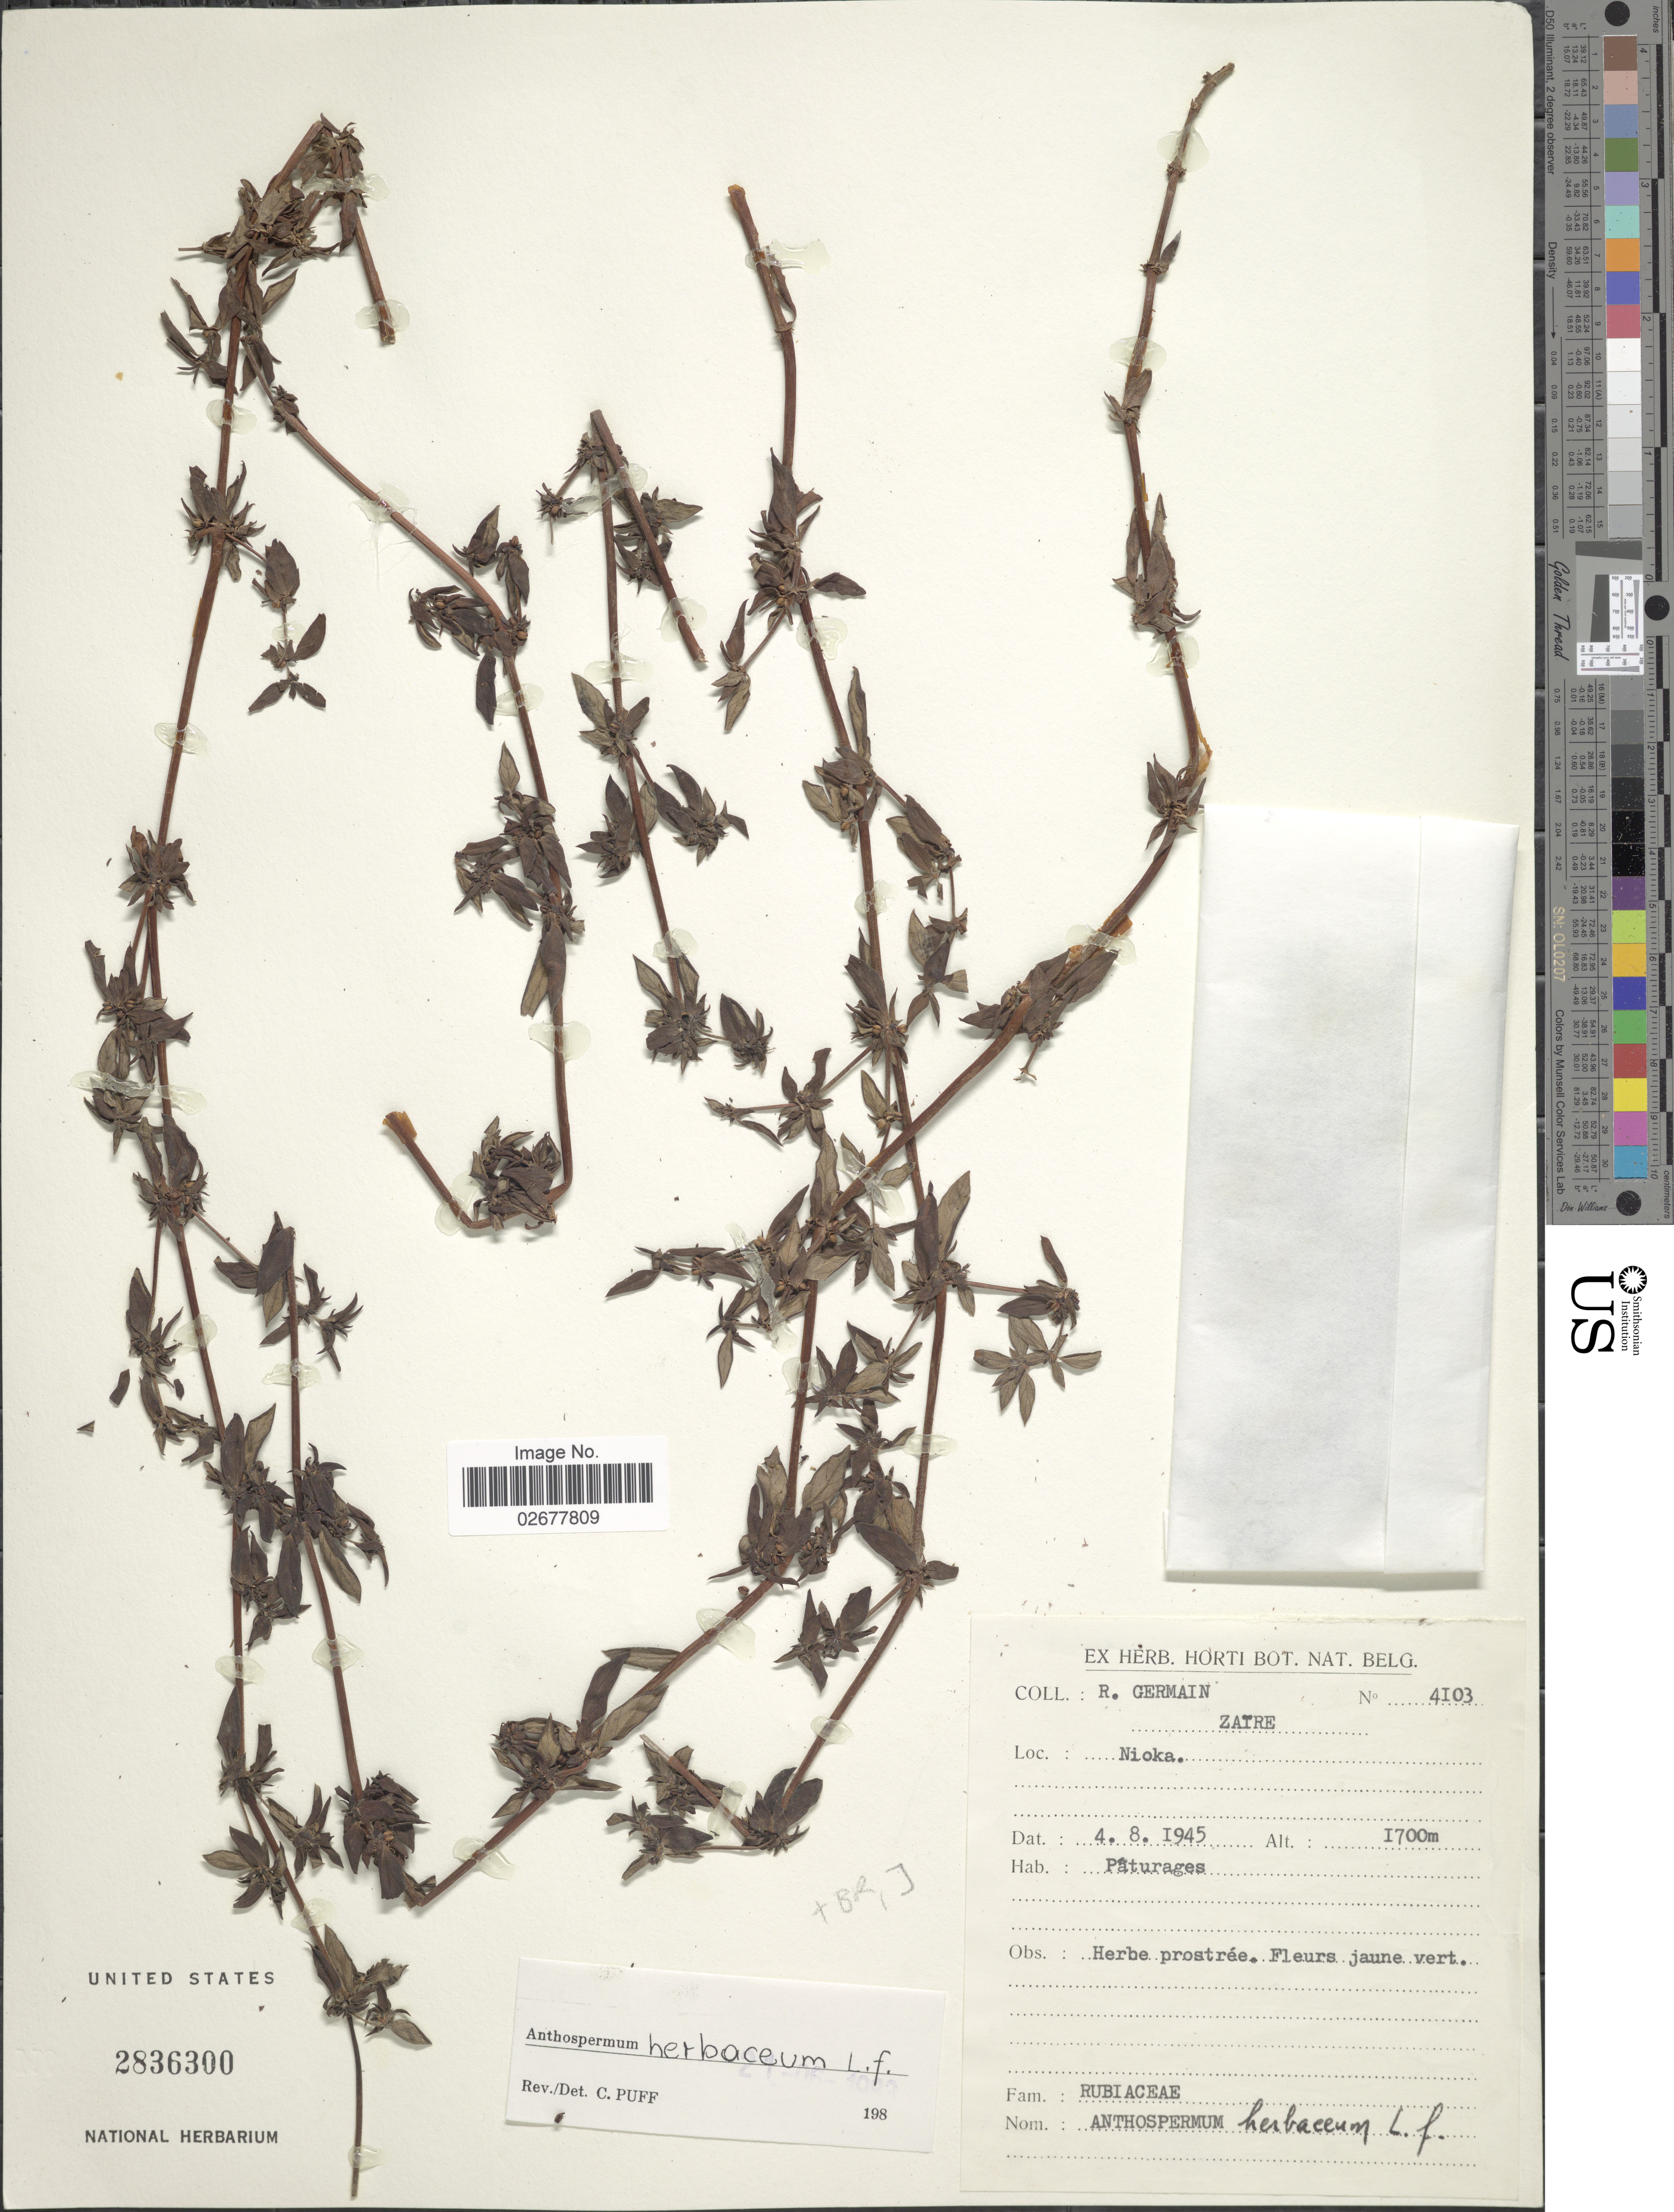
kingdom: Plantae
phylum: Tracheophyta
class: Magnoliopsida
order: Gentianales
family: Rubiaceae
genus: Anthospermum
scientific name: Anthospermum herbaceum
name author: L. f.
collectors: R. Germain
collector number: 4103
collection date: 1945-08-04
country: Angola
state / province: Zaire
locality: Nioka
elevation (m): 1700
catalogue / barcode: US 2836300